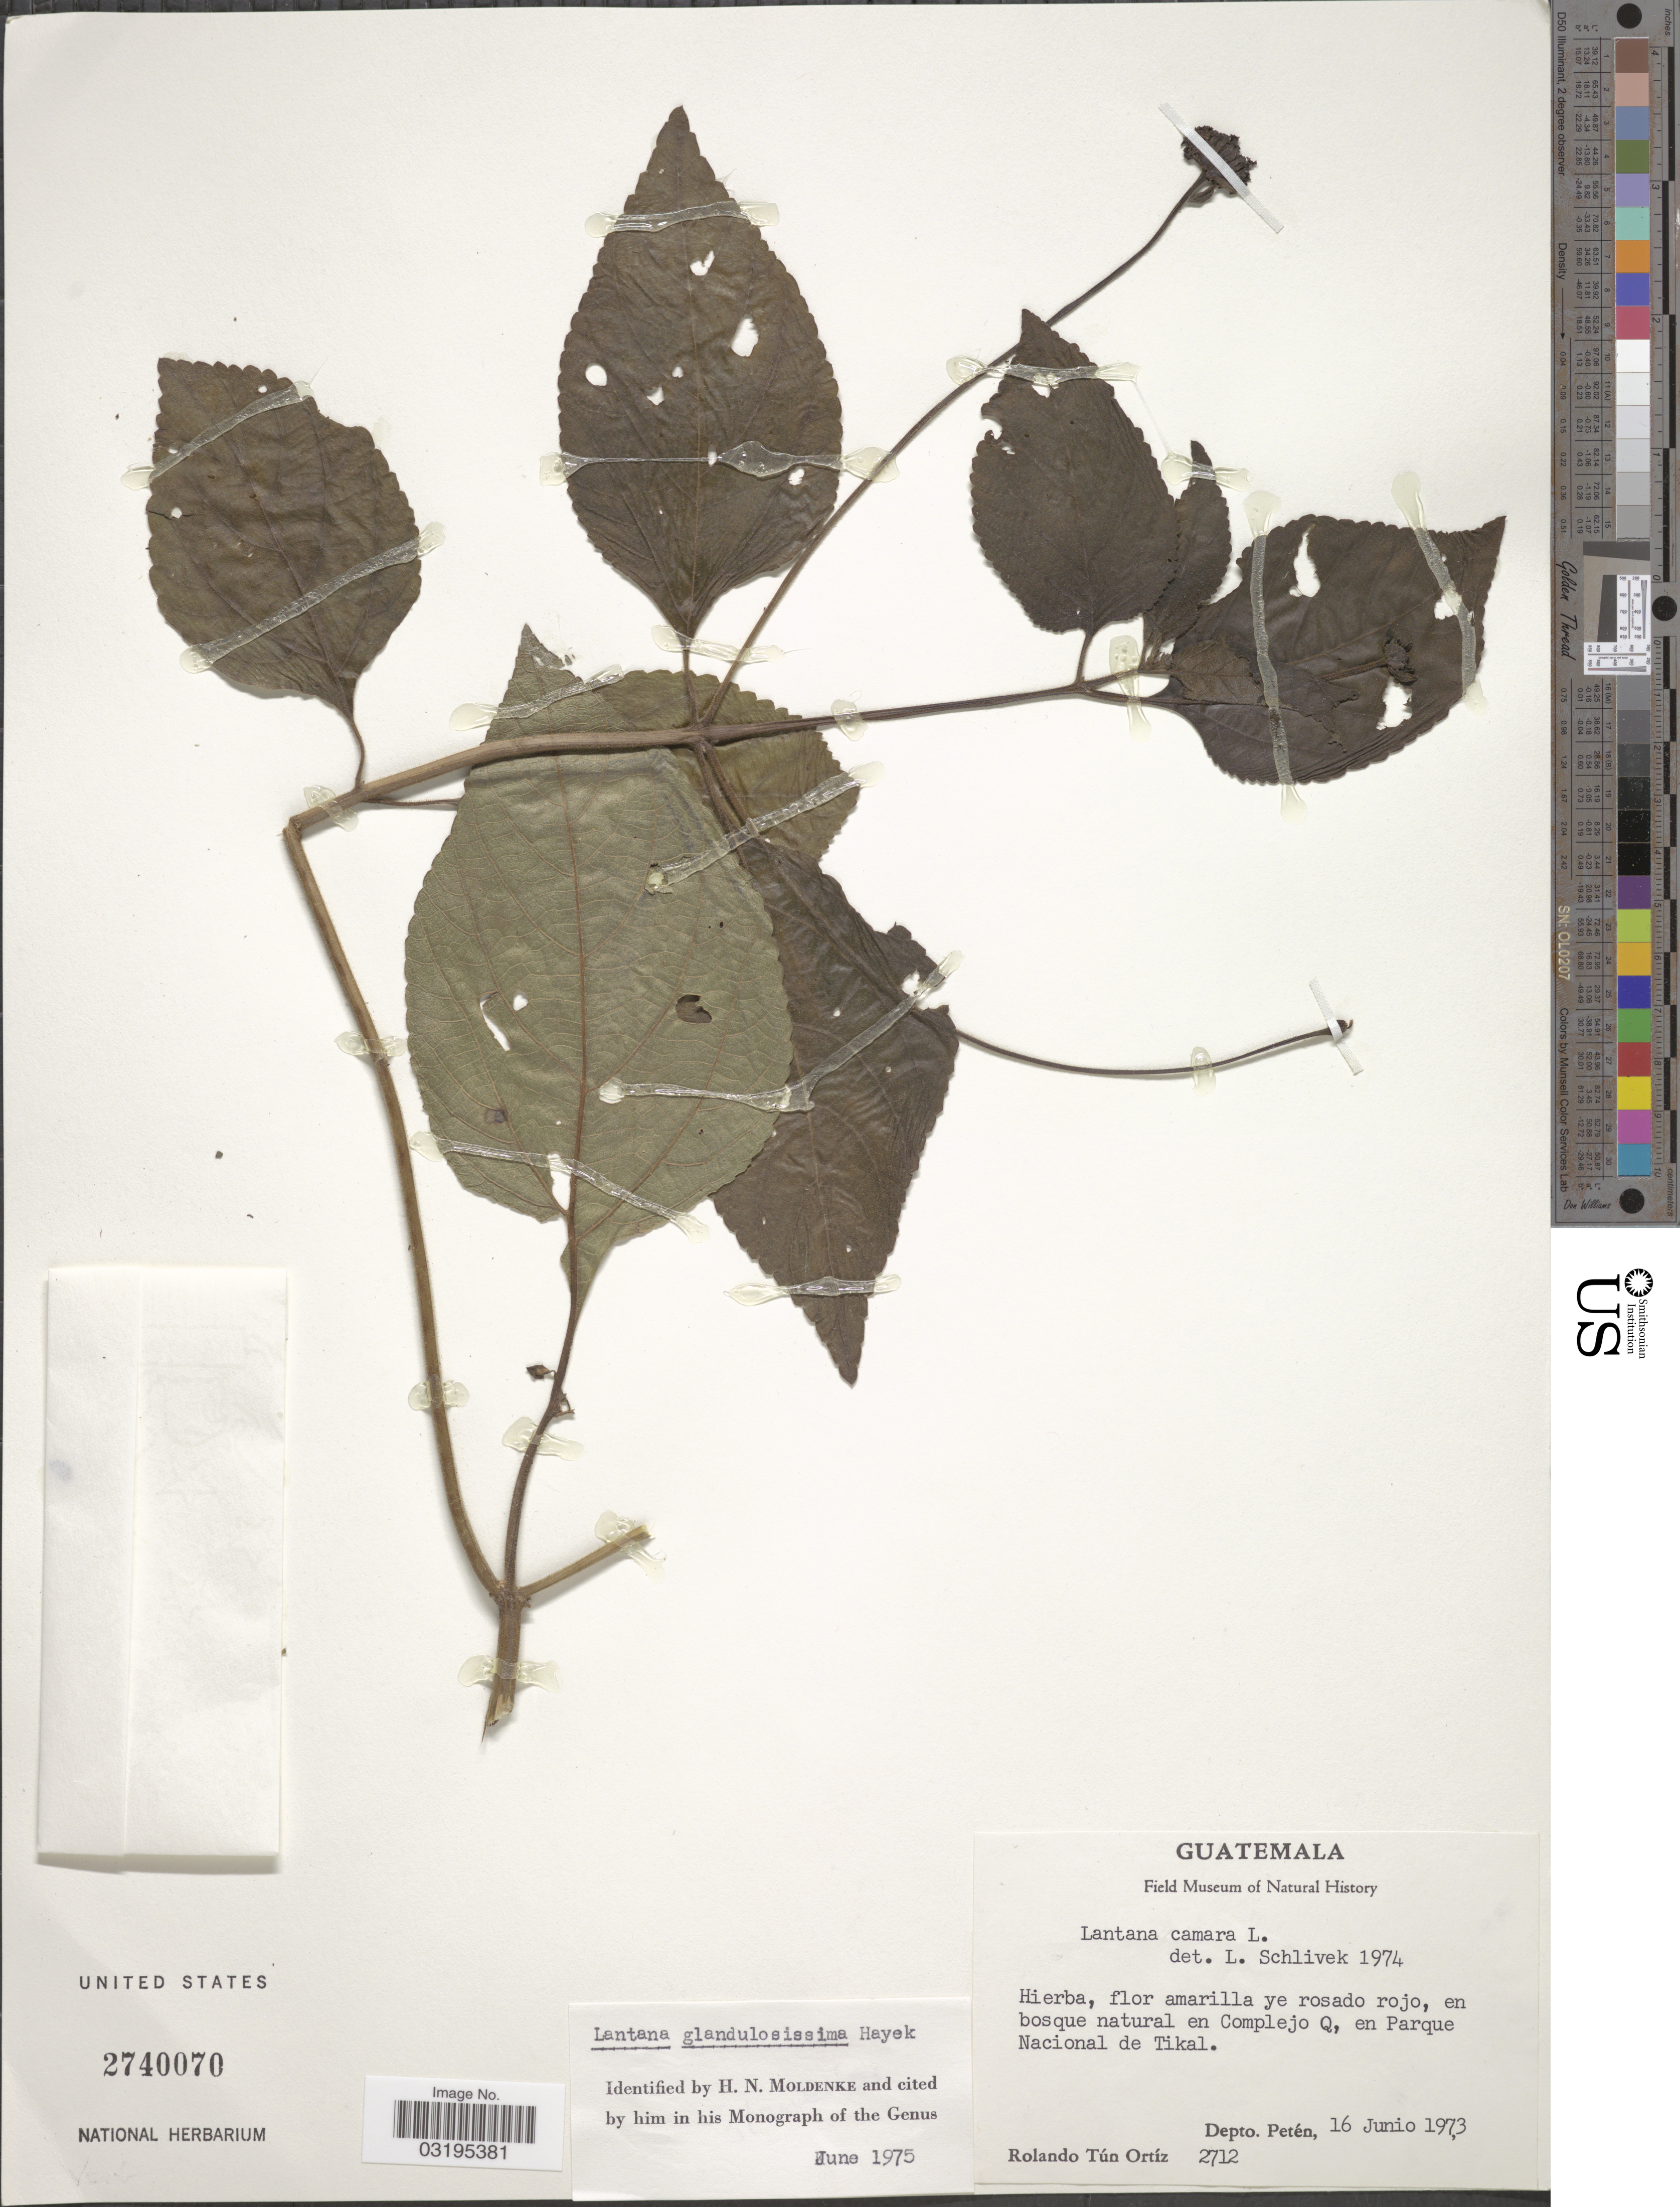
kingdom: Plantae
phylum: Tracheophyta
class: Magnoliopsida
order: Lamiales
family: Verbenaceae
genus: Lantana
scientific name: Lantana glandulosissima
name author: Hayek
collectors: R. T. Ortíz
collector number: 2712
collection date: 1973-06-16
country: Guatemala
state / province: El Petén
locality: En Complejo Q, en Parque Nacional de Tikal. Depto. Petén.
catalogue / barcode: US 2740070